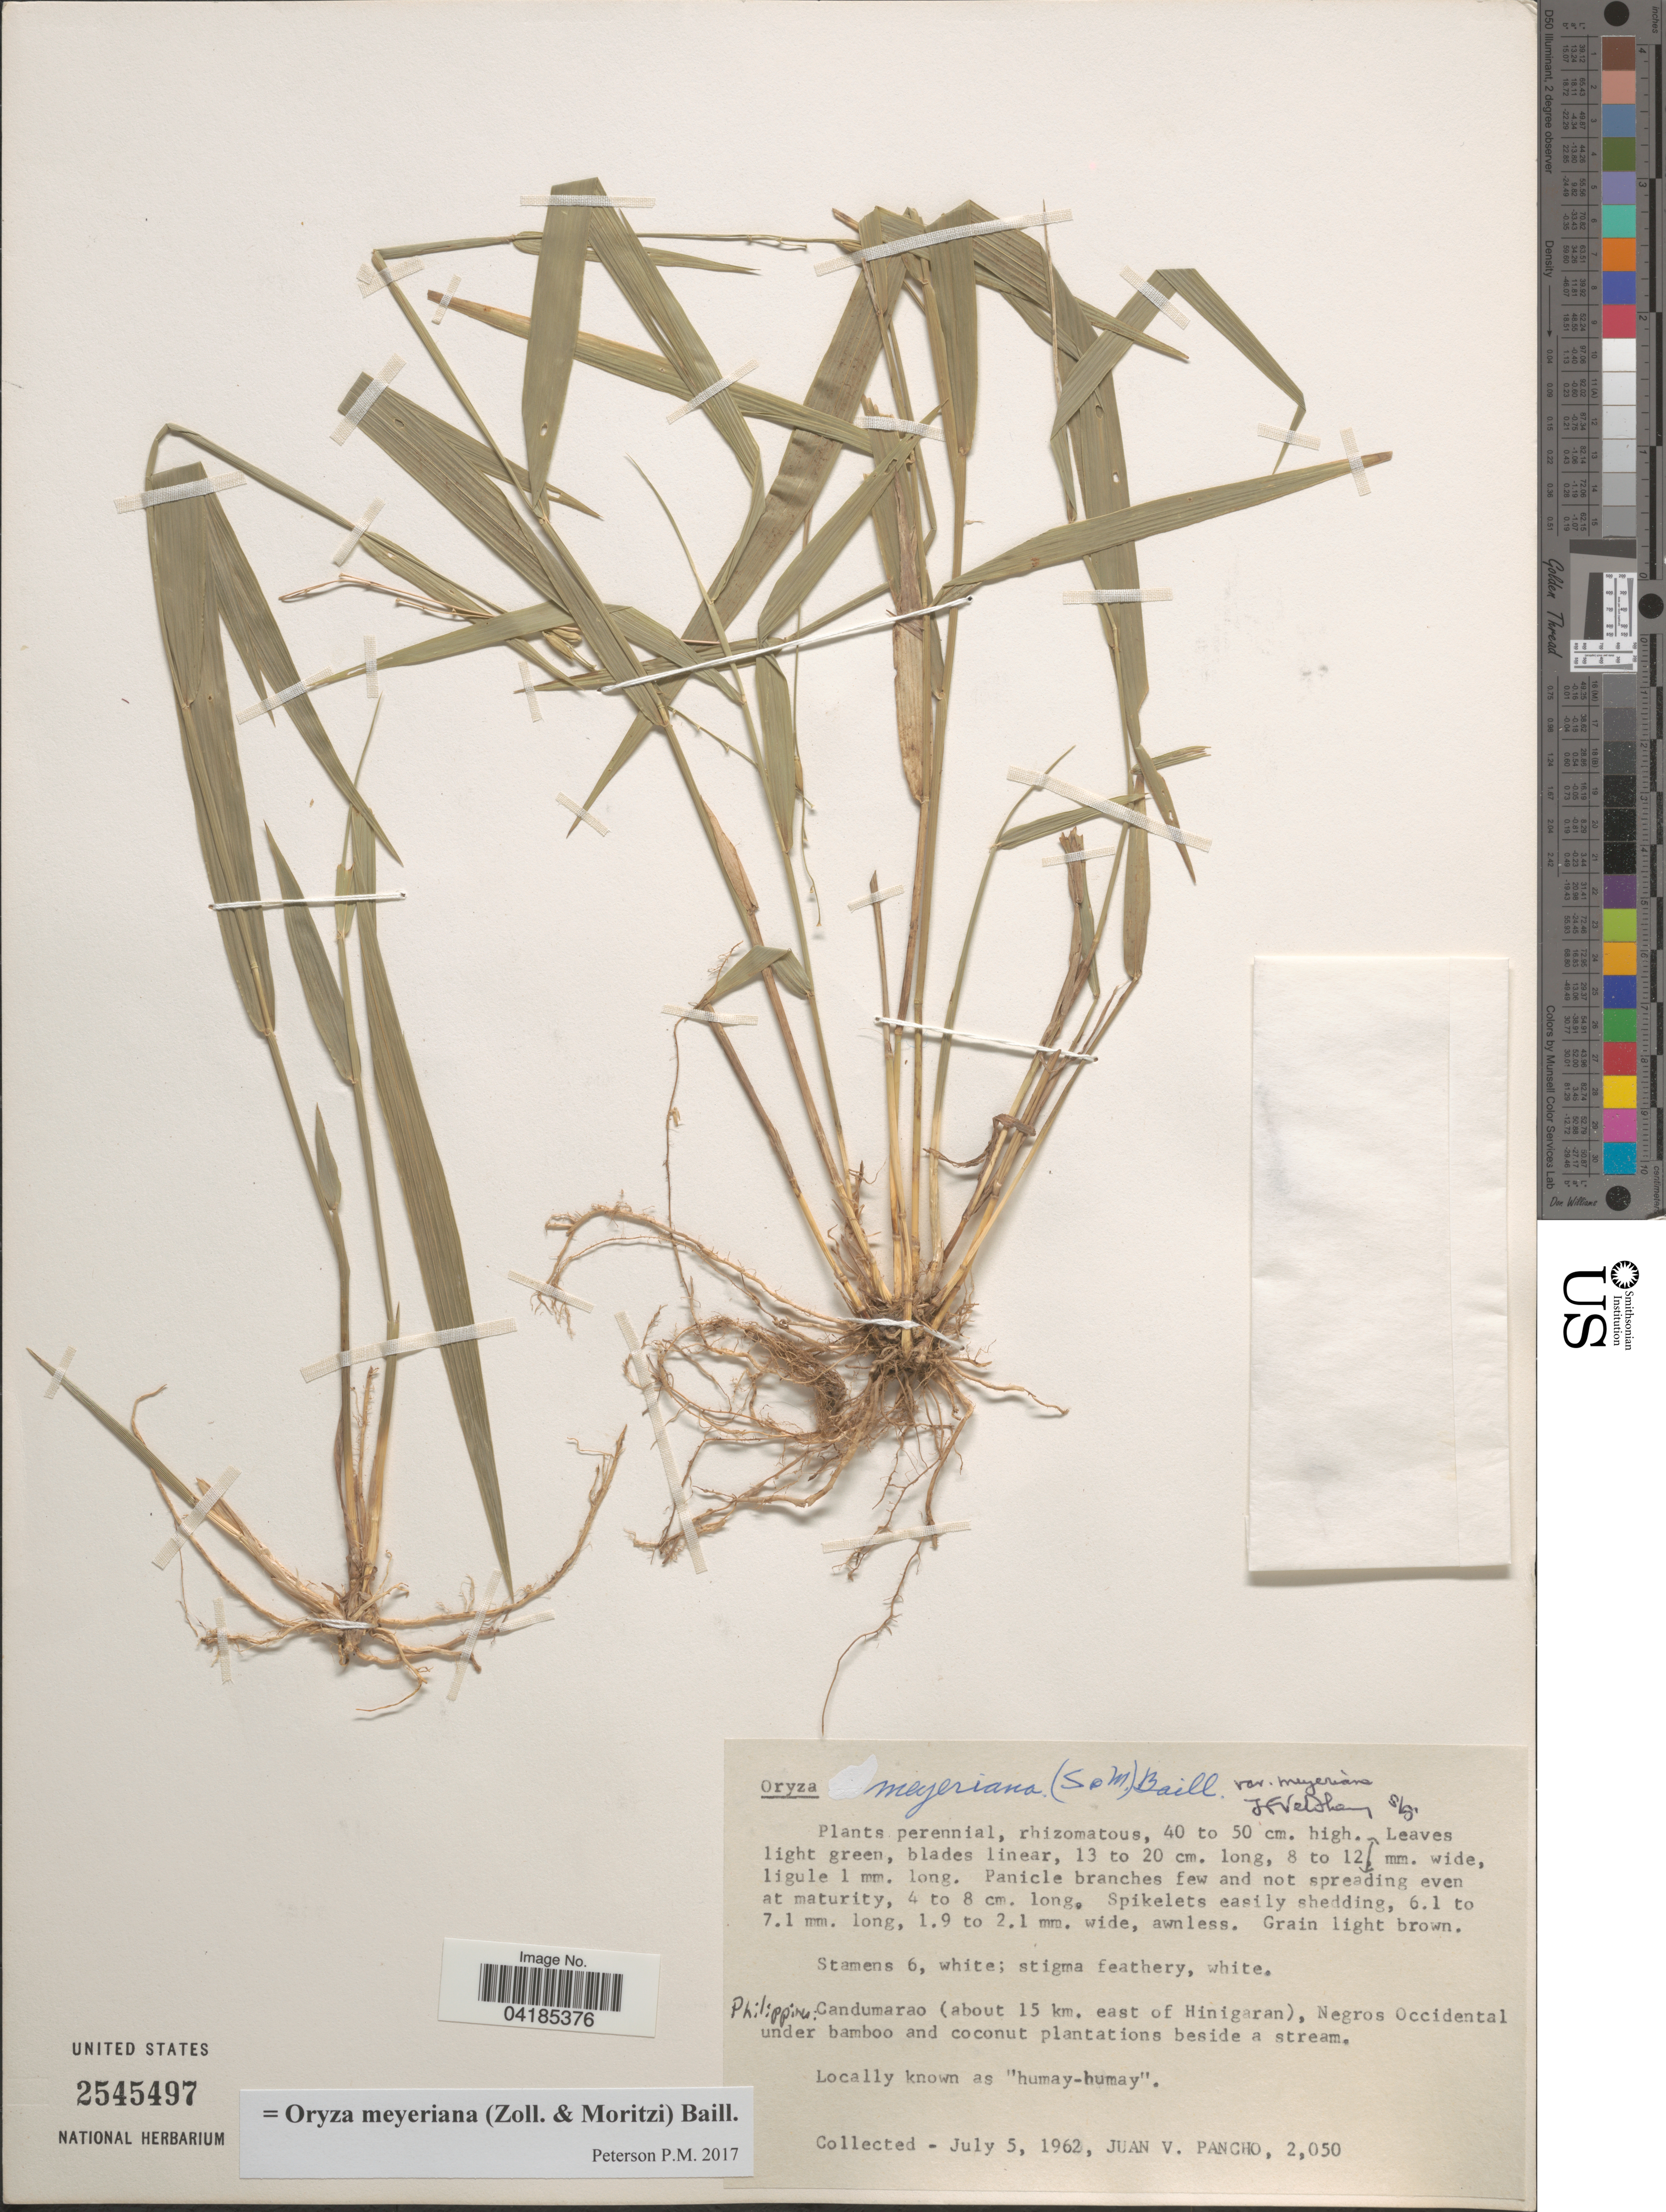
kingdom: Plantae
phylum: Tracheophyta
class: Liliopsida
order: Poales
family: Poaceae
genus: Oryza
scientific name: Oryza meyeriana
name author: (Zoll. & Mor.) Baill.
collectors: J. Pancho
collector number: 2050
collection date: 1962-07-05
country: Philippines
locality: Candumarao (about 15 km. east of Hinigaran, Negros Occidental under bamboo and coconut plantations beside a stream.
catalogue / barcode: US 2545497